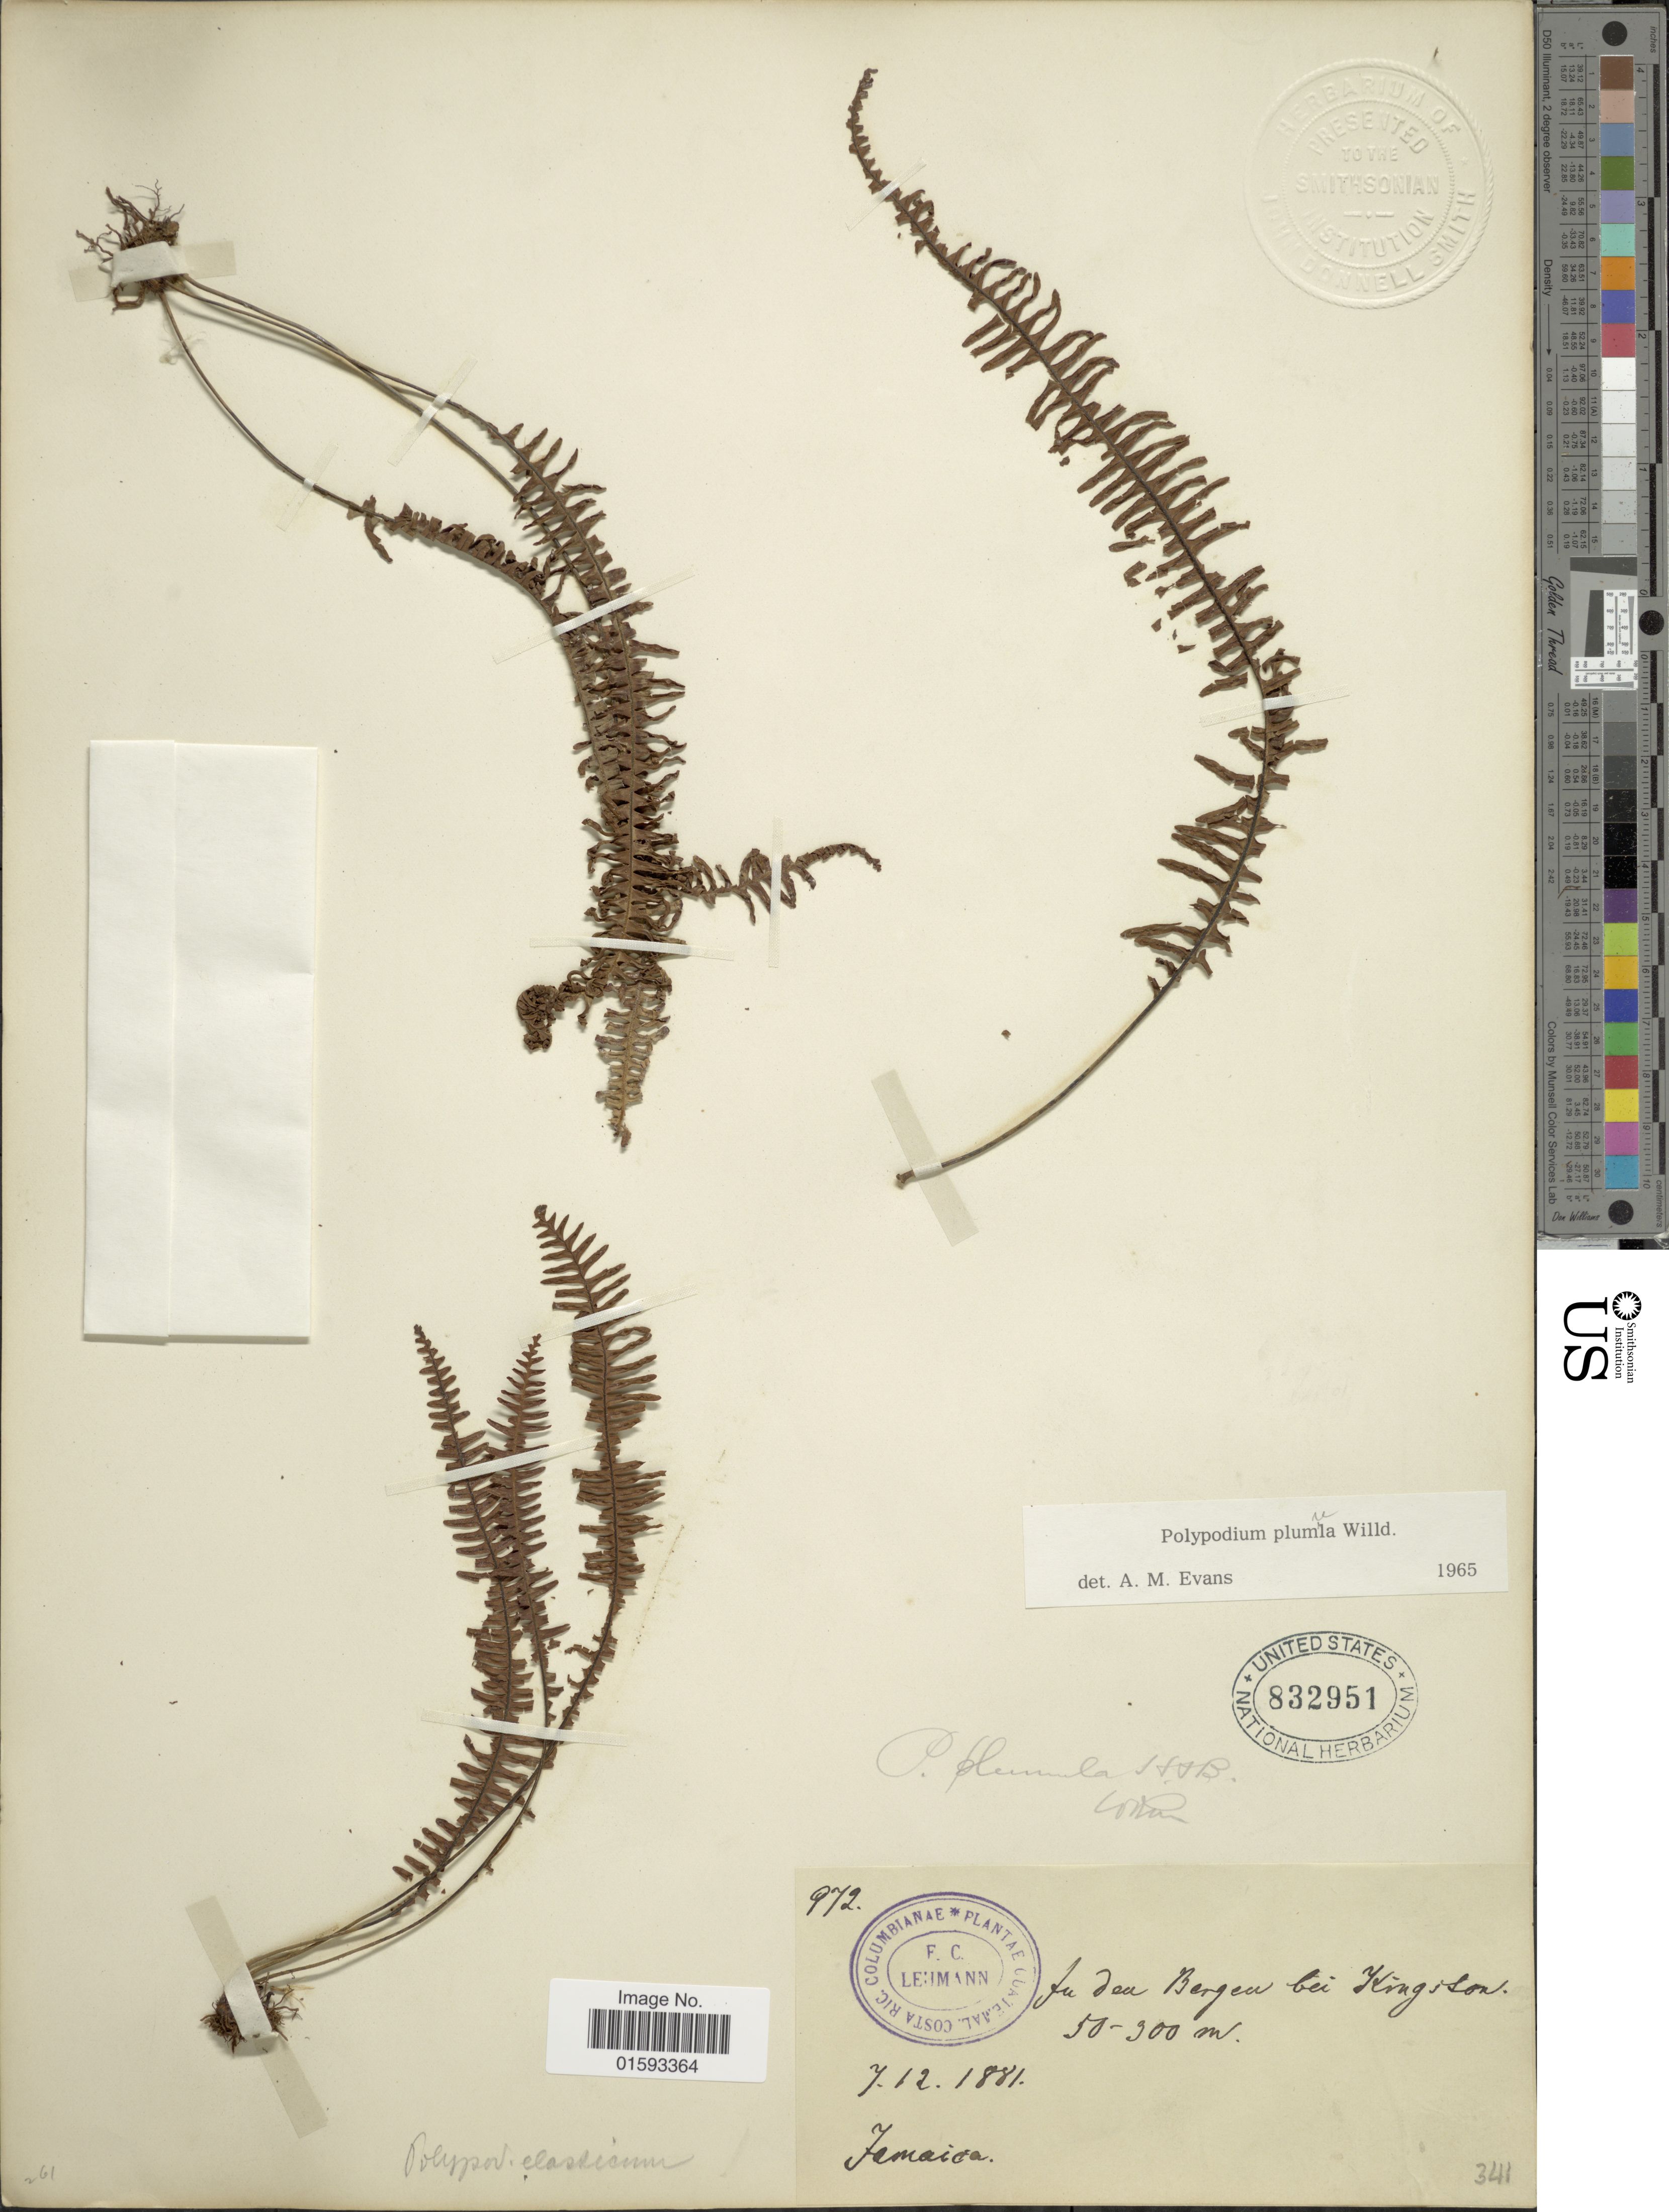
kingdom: Plantae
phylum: Tracheophyta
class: Polypodiopsida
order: Polypodiales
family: Polypodiaceae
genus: Pecluma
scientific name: Pecluma plumula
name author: (Humb. & Bonpl. ex Willd.) M.G. Price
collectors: ex herb. Lehmann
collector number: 972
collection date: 1881-12-07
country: Jamaica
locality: Fu deu Borgeau bei Kingston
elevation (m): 50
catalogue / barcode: US 832951